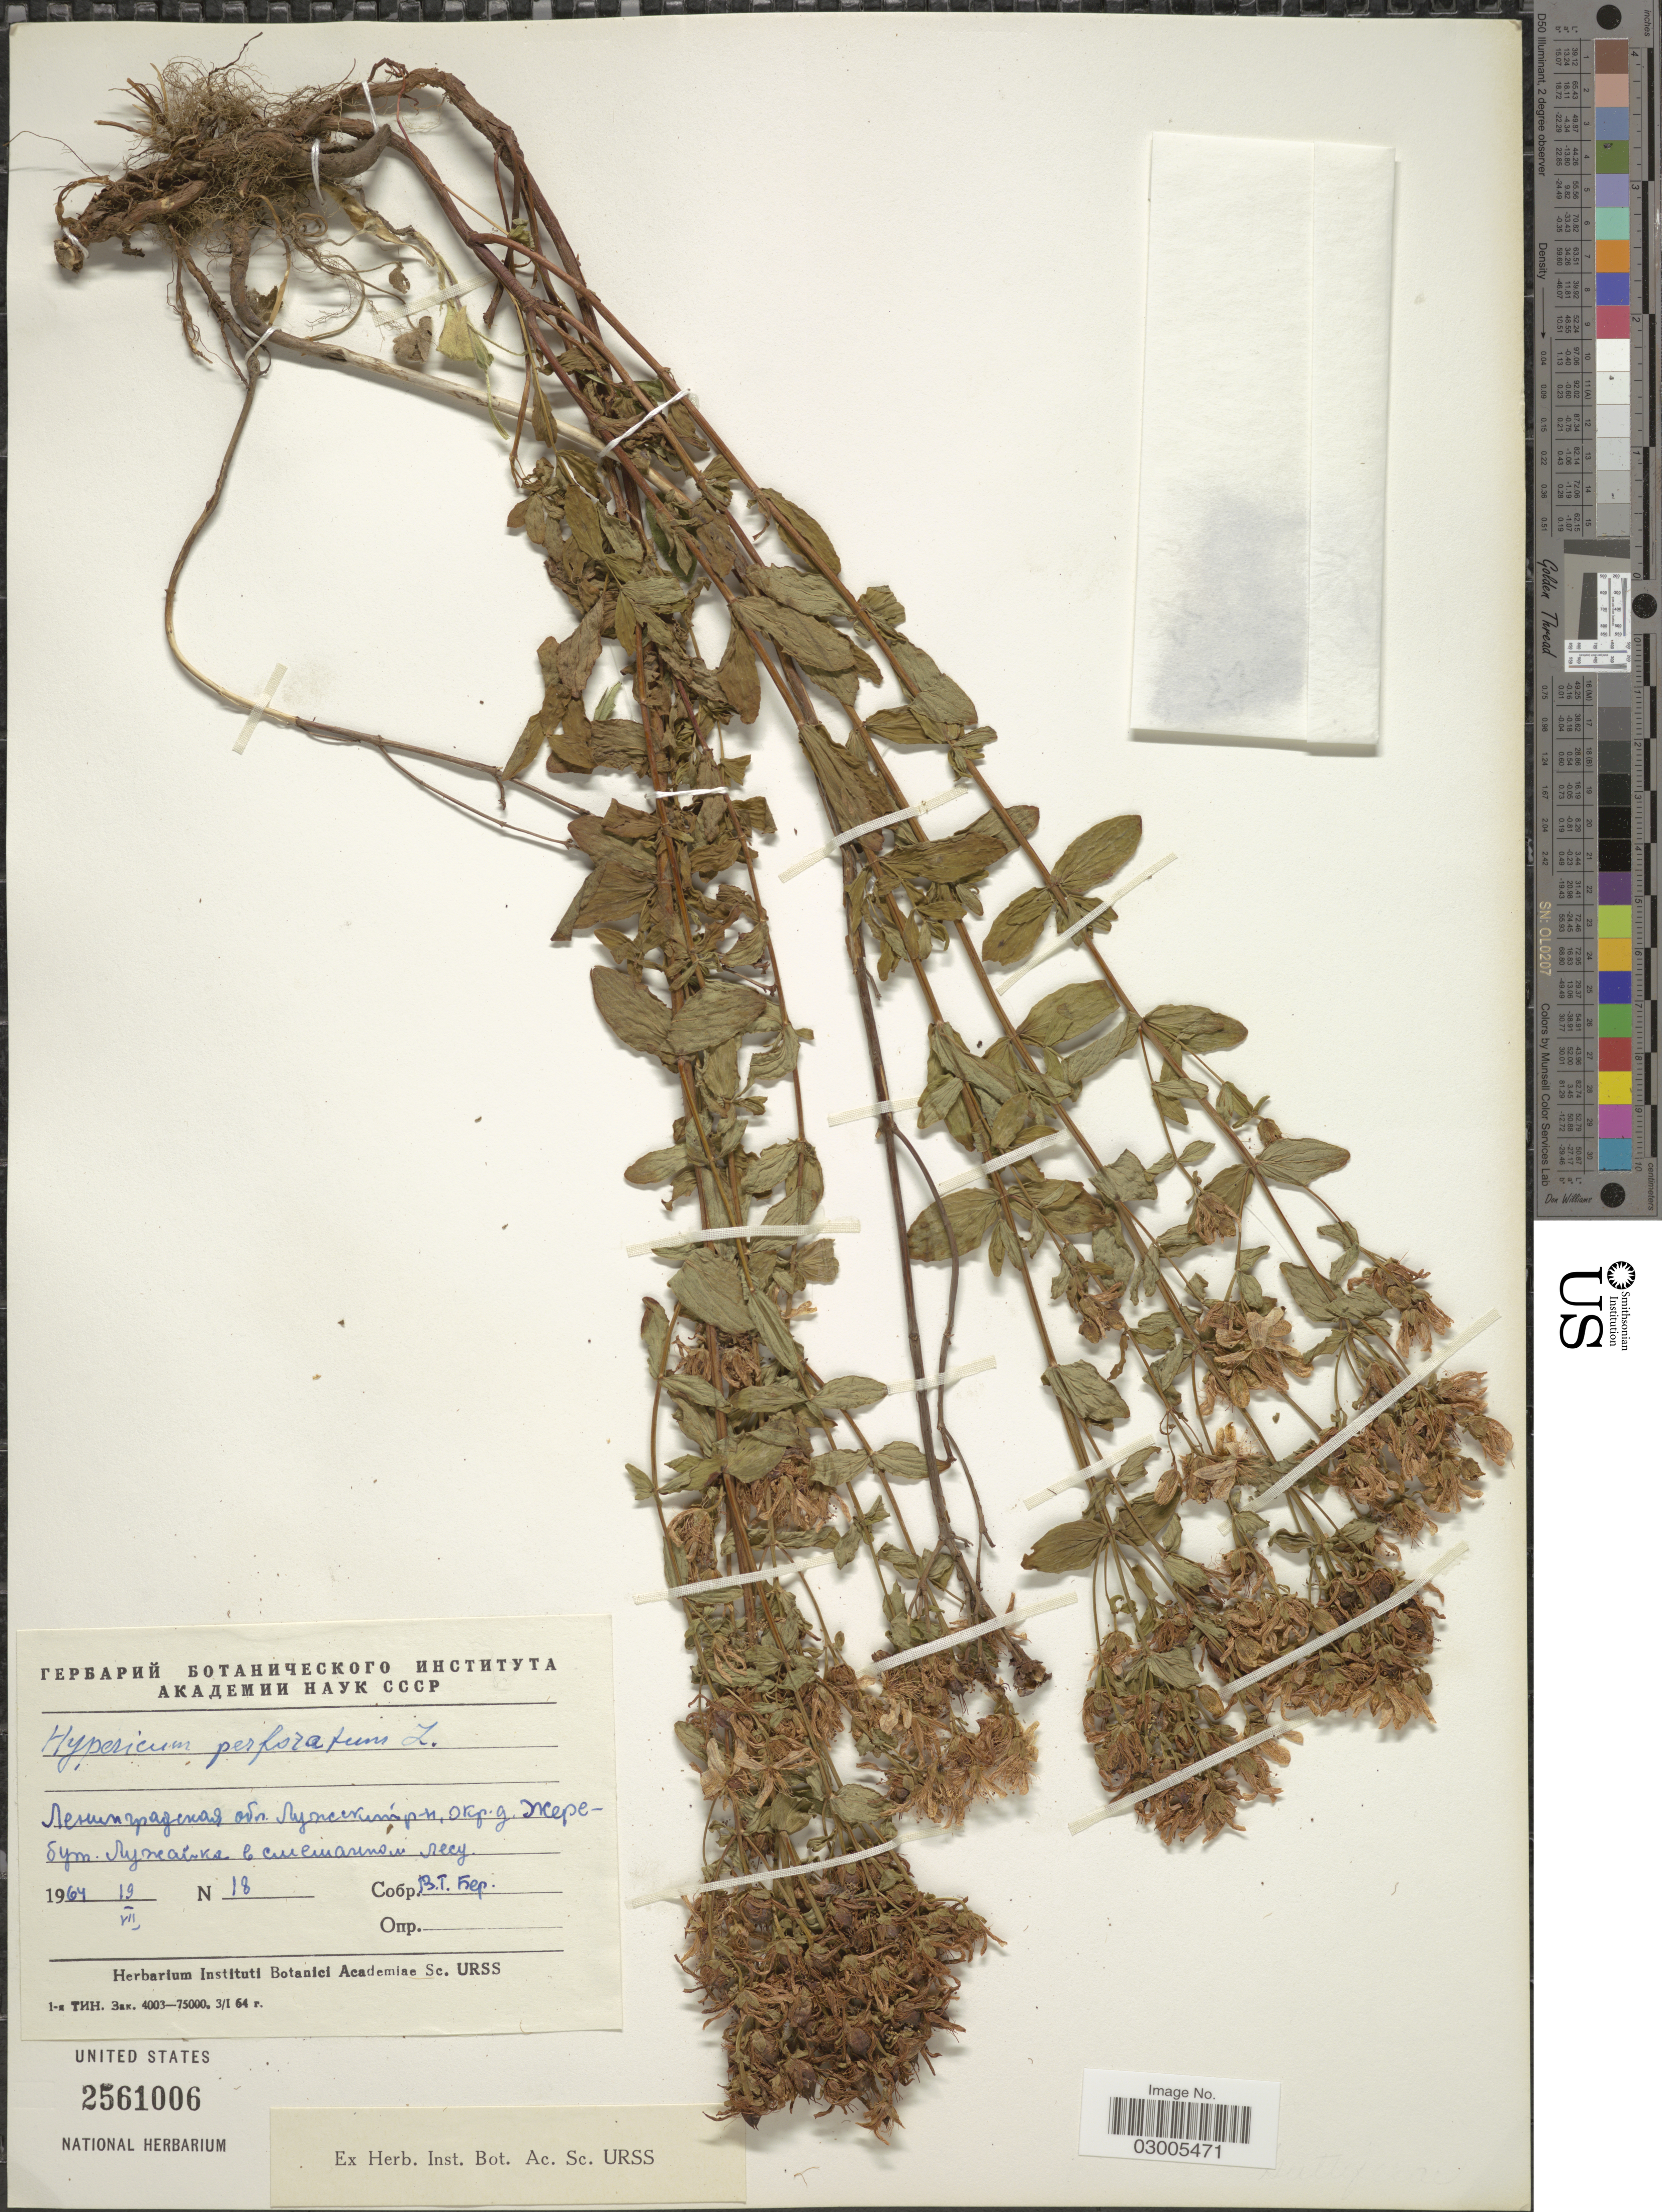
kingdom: Plantae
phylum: Tracheophyta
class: Magnoliopsida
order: Malpighiales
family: Hypericaceae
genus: Hypericum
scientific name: Hypericum perforatum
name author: L.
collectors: V. Ber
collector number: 18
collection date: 1964-07-19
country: Russian Federation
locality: District: Luzhsky Rayon. Vicinity of village Zherebut.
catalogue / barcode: US 2561006